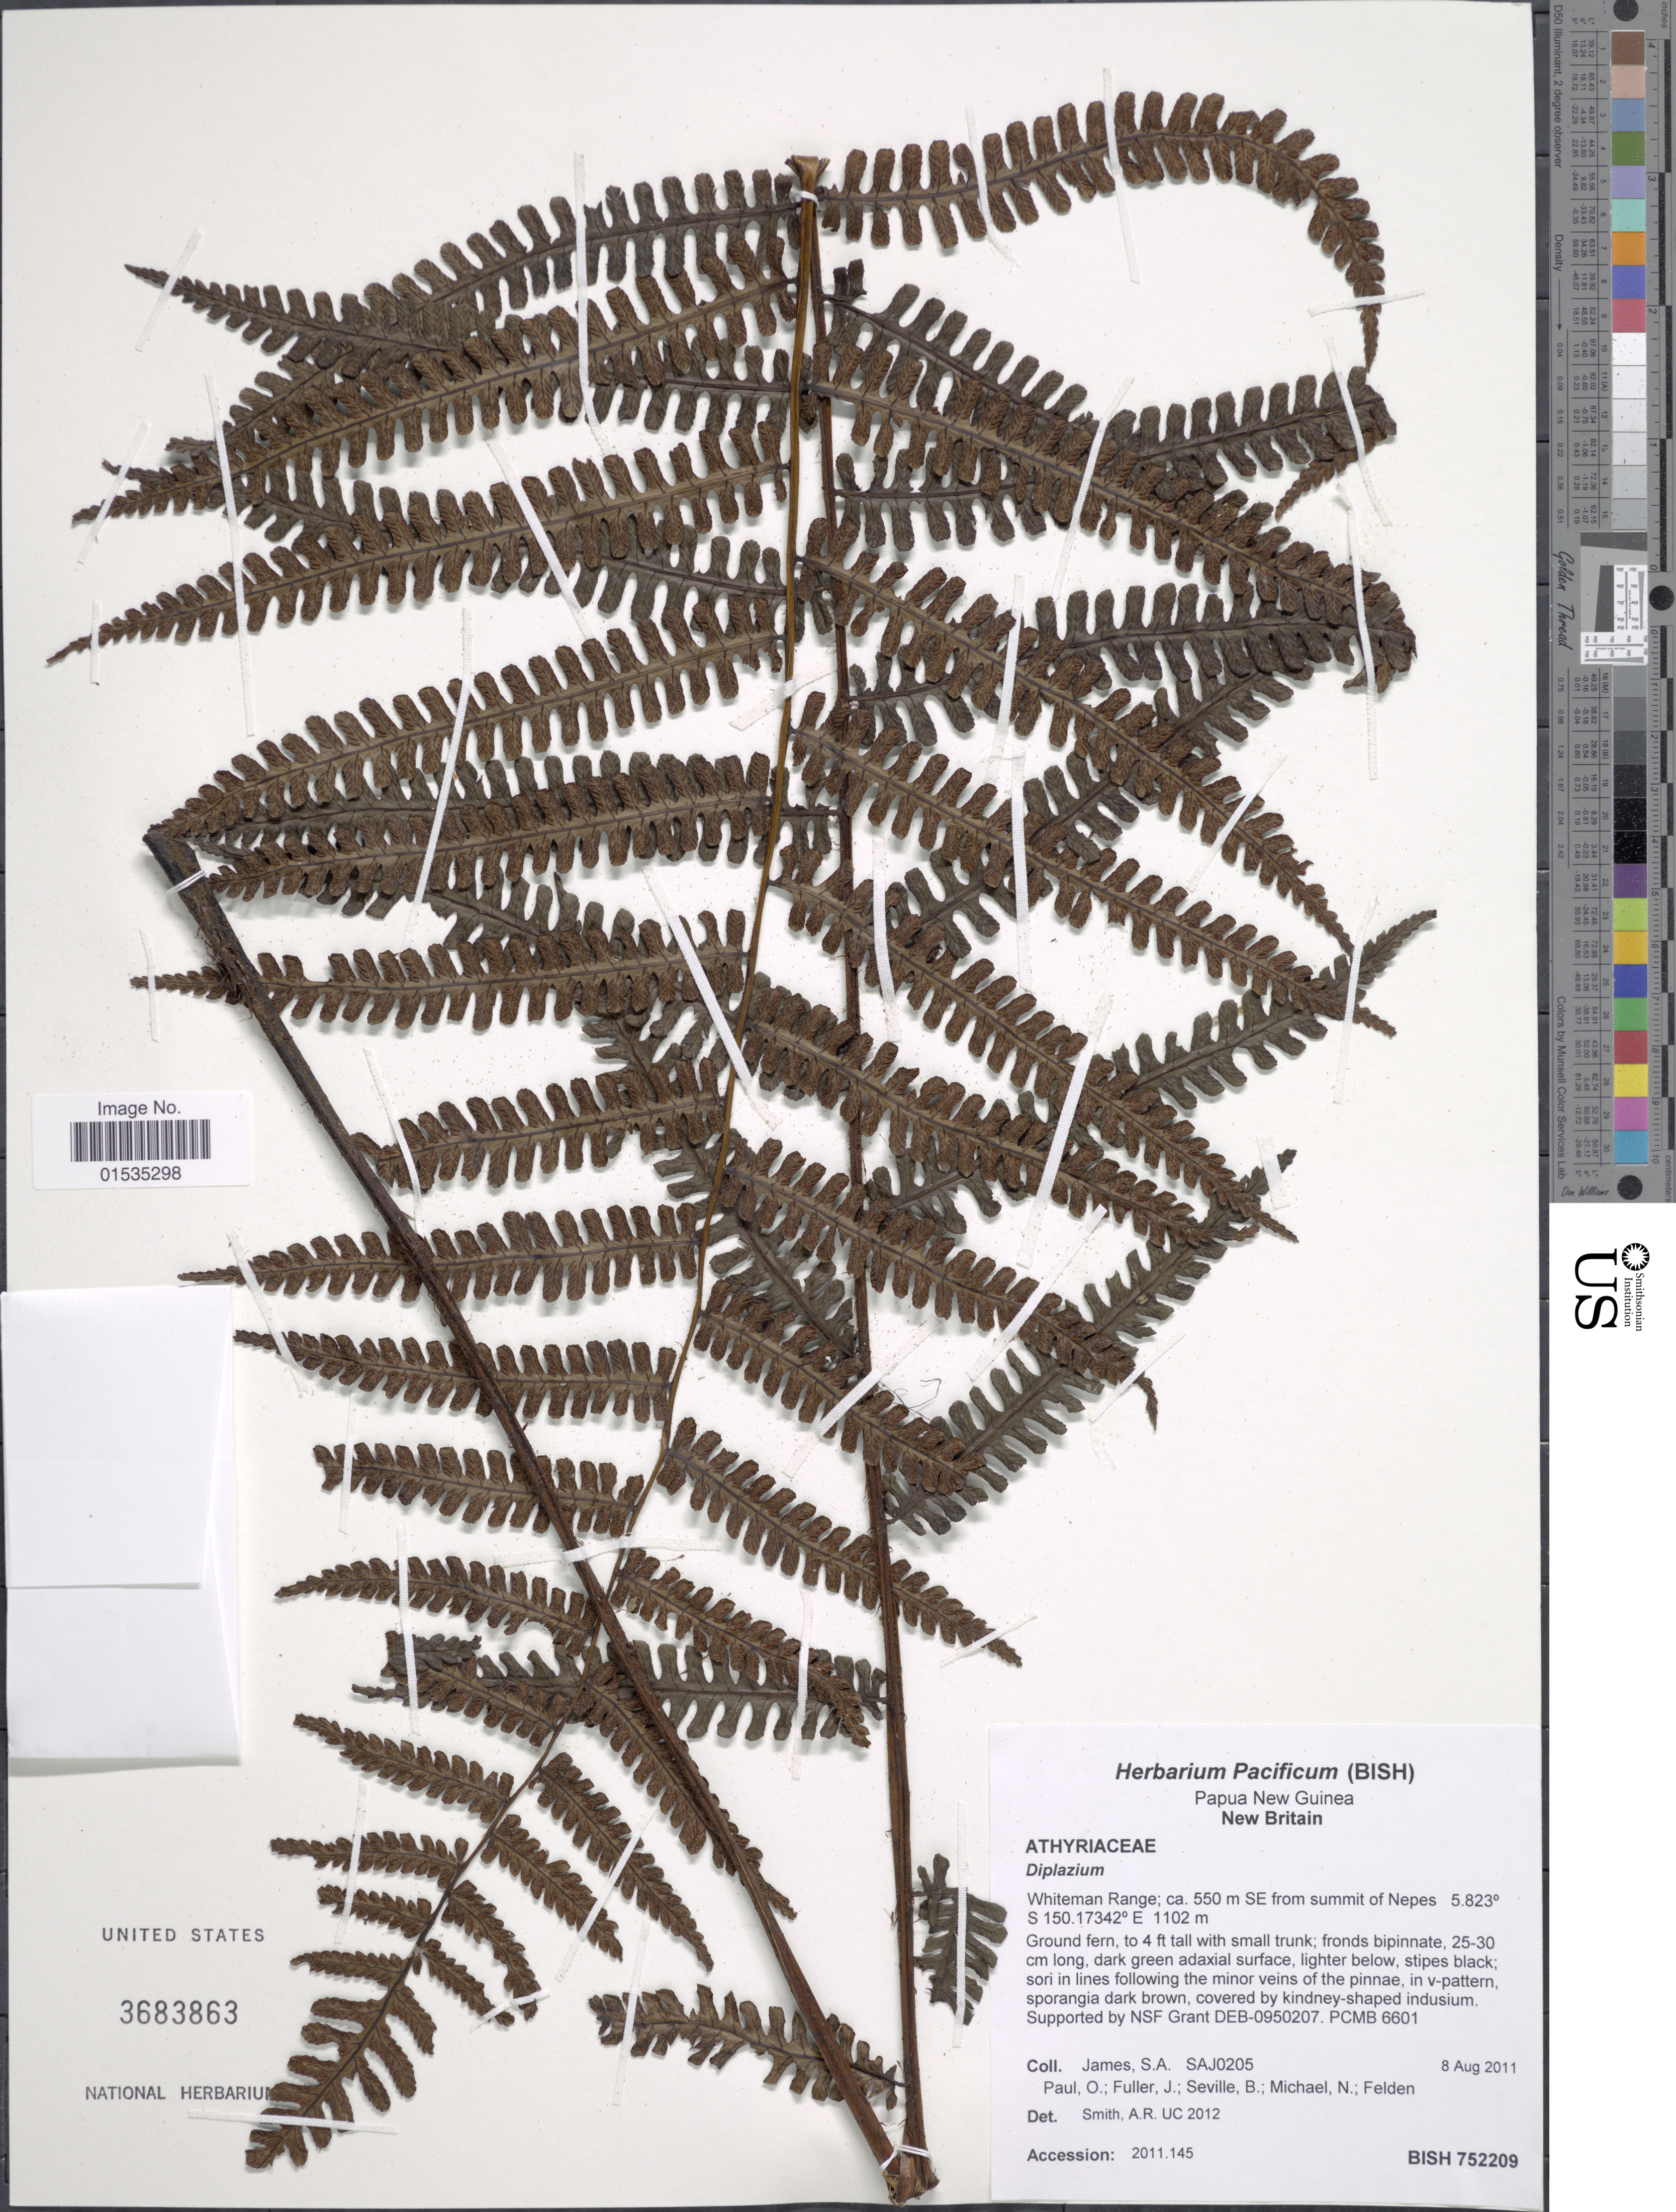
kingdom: Plantae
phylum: Tracheophyta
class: Polypodiopsida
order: Polypodiales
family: Athyriaceae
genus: Diplazium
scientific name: Diplazium sp.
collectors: S. James, O. Paul, J. Fuller & B. Seville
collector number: SAJ0205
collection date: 2011-08-08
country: Papua New Guinea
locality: Whiteman Range, SE from summit of Nepes, New Britain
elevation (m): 550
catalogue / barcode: US 3683863